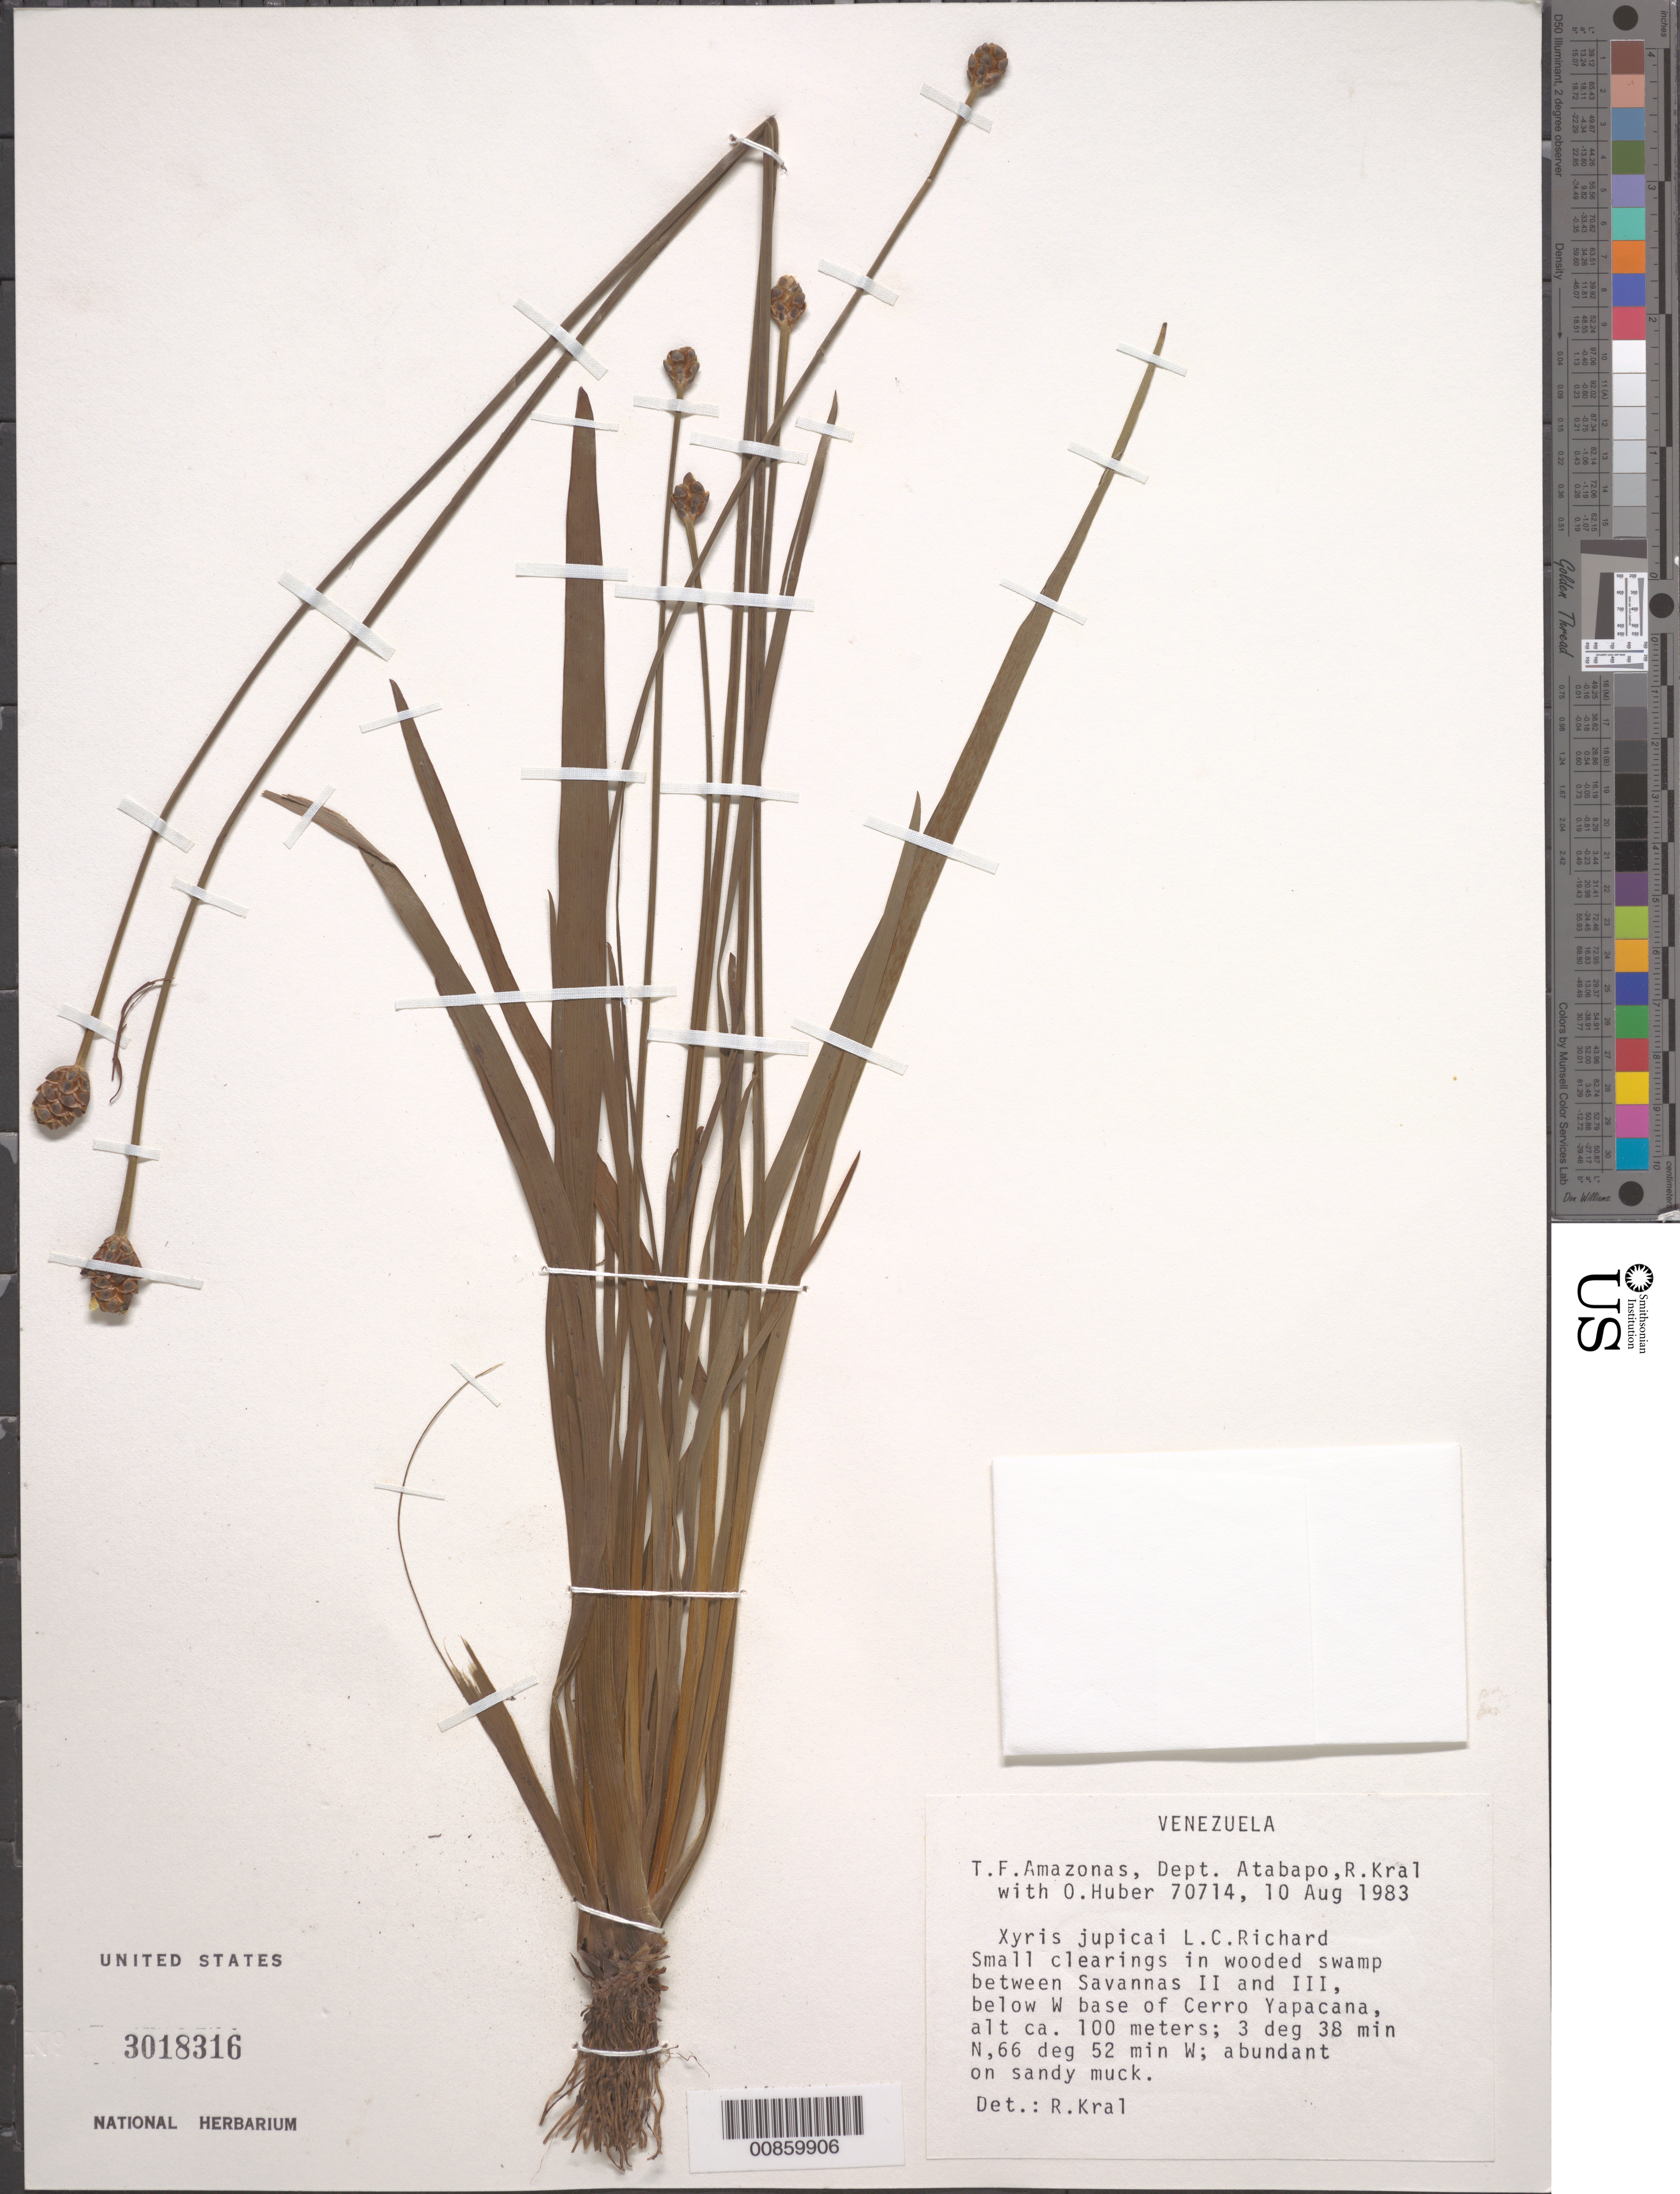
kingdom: Plantae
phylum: Tracheophyta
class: Liliopsida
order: Poales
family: Xyridaceae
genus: Xyris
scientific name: Xyris jupicai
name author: Rich.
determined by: Kral, Robert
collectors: R. Kral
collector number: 70714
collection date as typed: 10-Aug-83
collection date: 1983-08-10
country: Venezuela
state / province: Amazonas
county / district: Atabapo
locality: Cerro Yapacána, below W base, between Savanna II and Savanna III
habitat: Small clearings in wooded swamp; abundant muck.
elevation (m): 100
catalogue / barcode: US 3018316